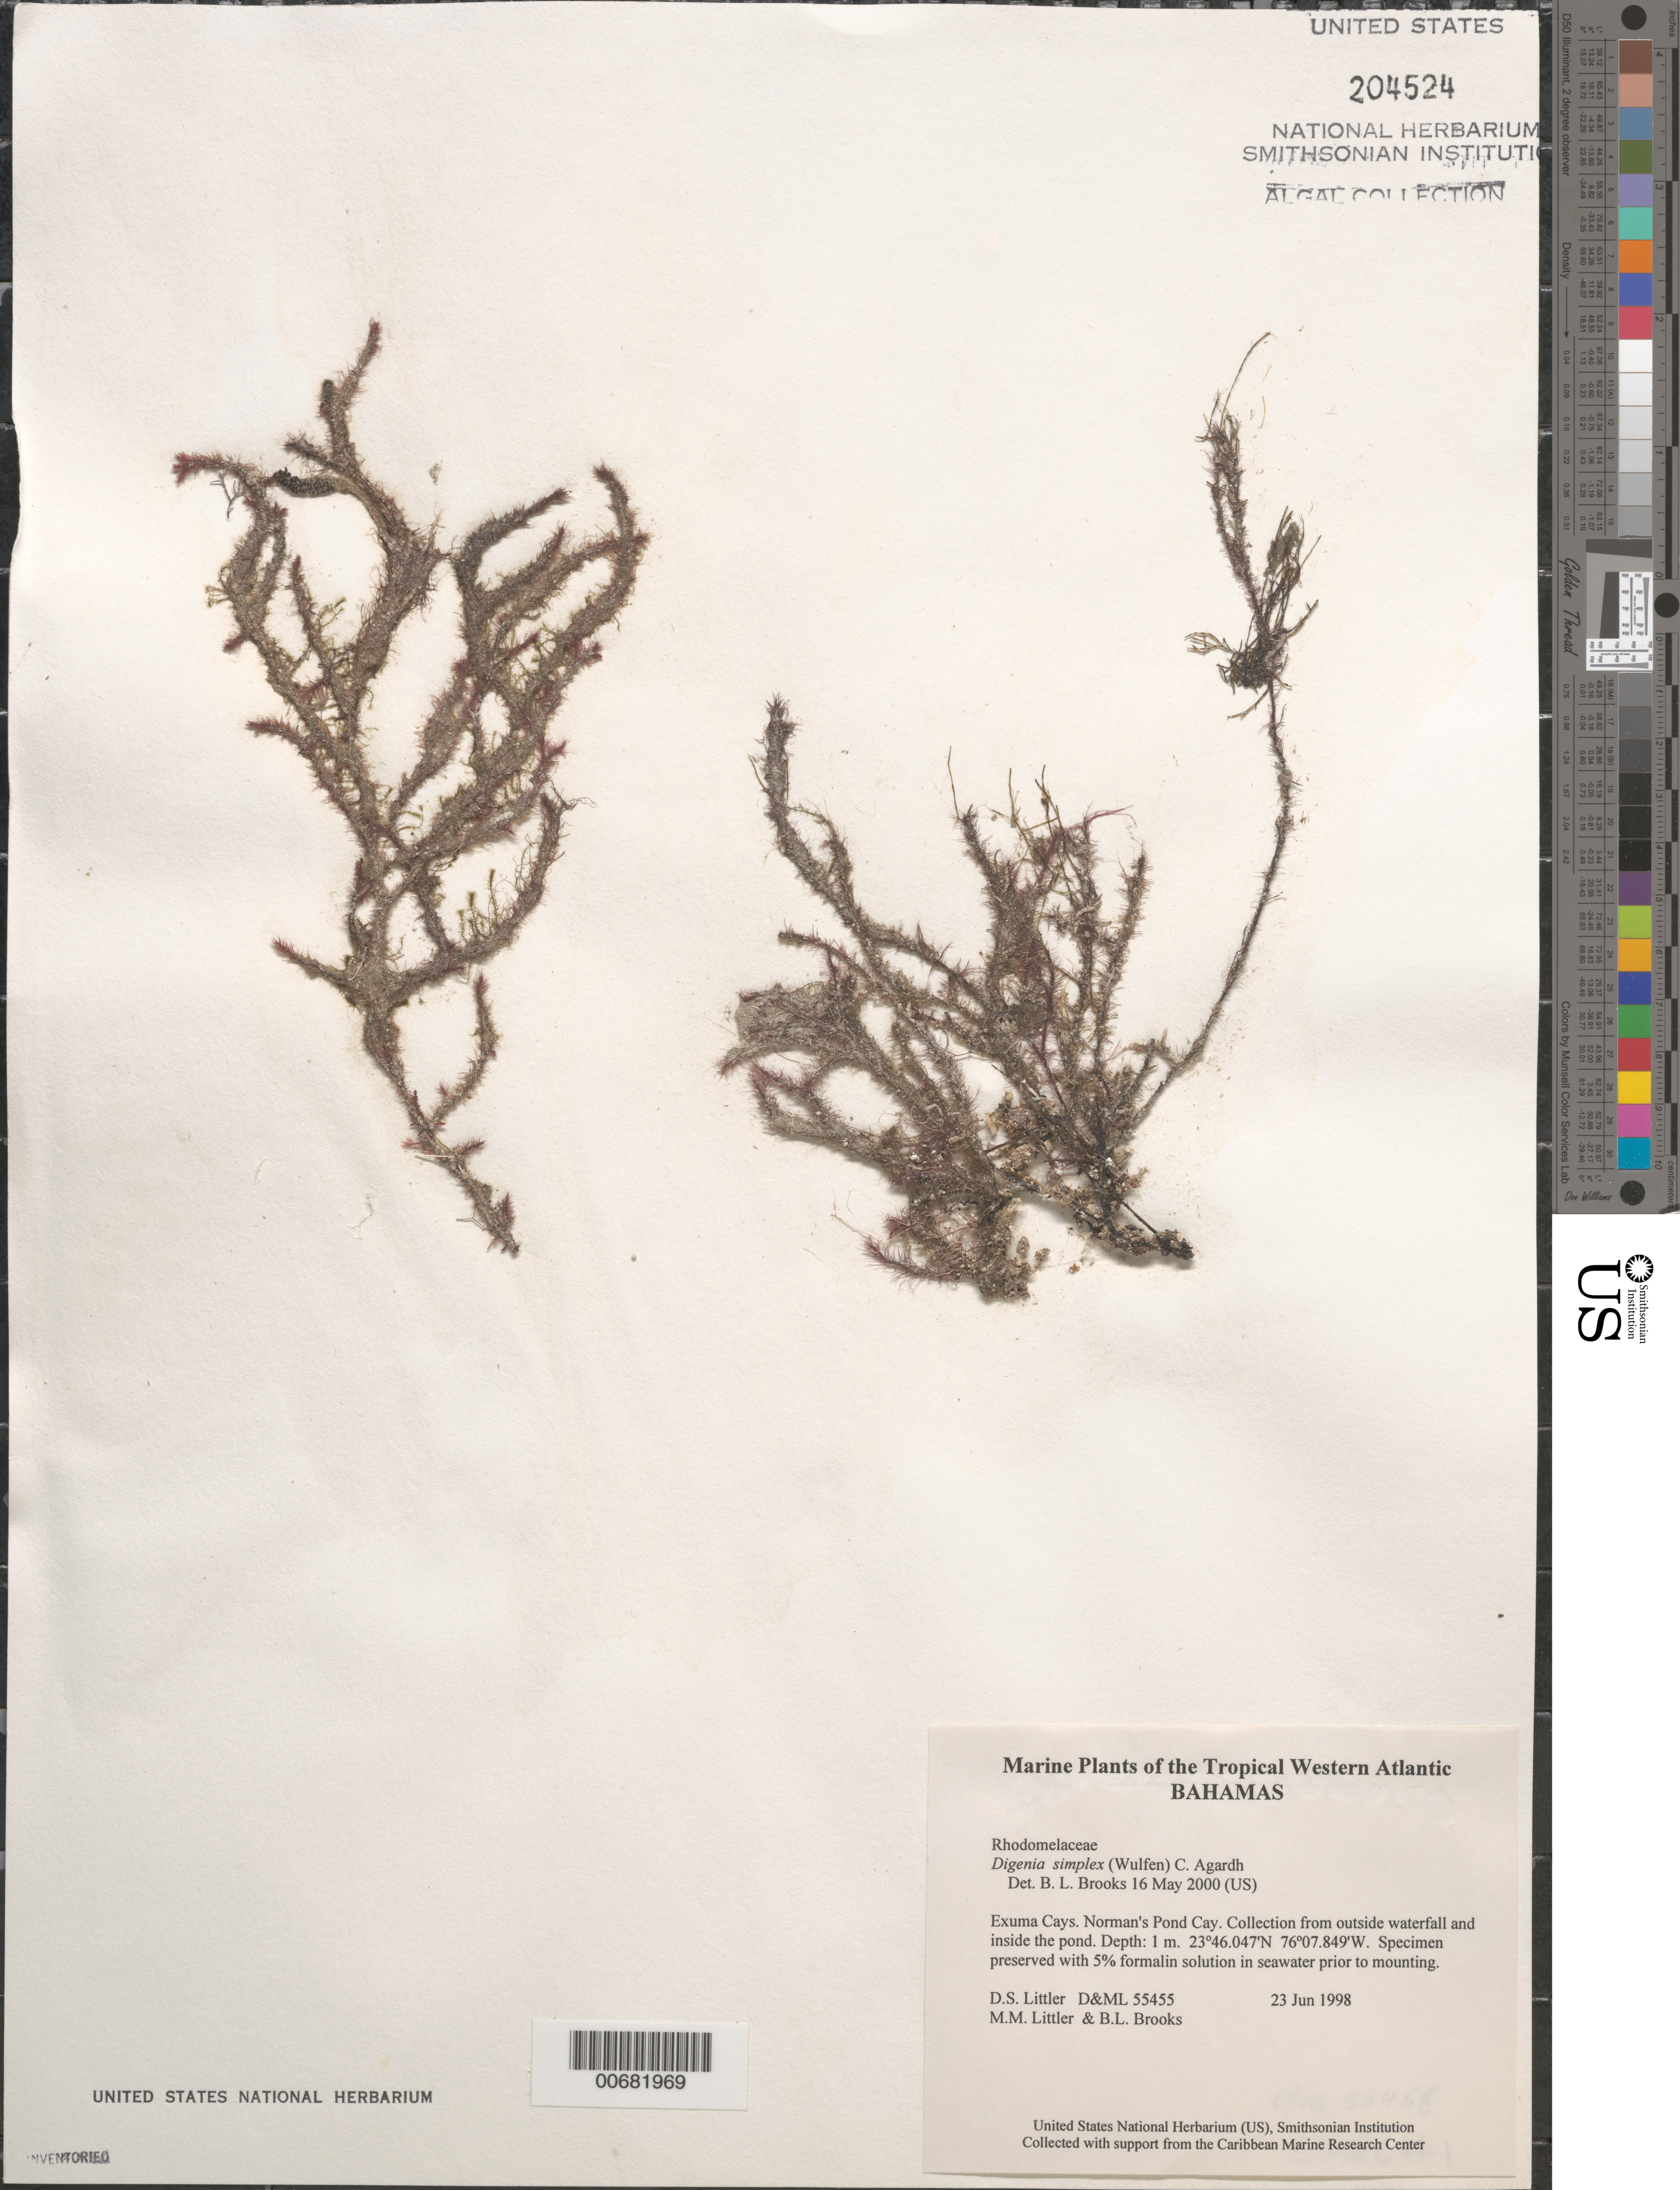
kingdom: Plantae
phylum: Rhodophyta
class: Florideophyceae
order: Ceramiales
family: Rhodomelaceae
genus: Digenea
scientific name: Digenea simplex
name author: (Wulfen) C. Agardh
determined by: Brooks, B. L., (BOT), Smithsonian Institution - National Museum of Natural History (UNITED STATES)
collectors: D. S. Littler, M. M. Littler & B. Brooks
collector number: D&ML 55455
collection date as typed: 23 Jun 1998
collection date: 1998-06-23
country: Bahamas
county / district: Exuma District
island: Norman's Pond Cay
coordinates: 23 46.047' N, 76 07.849' W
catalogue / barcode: US 204524